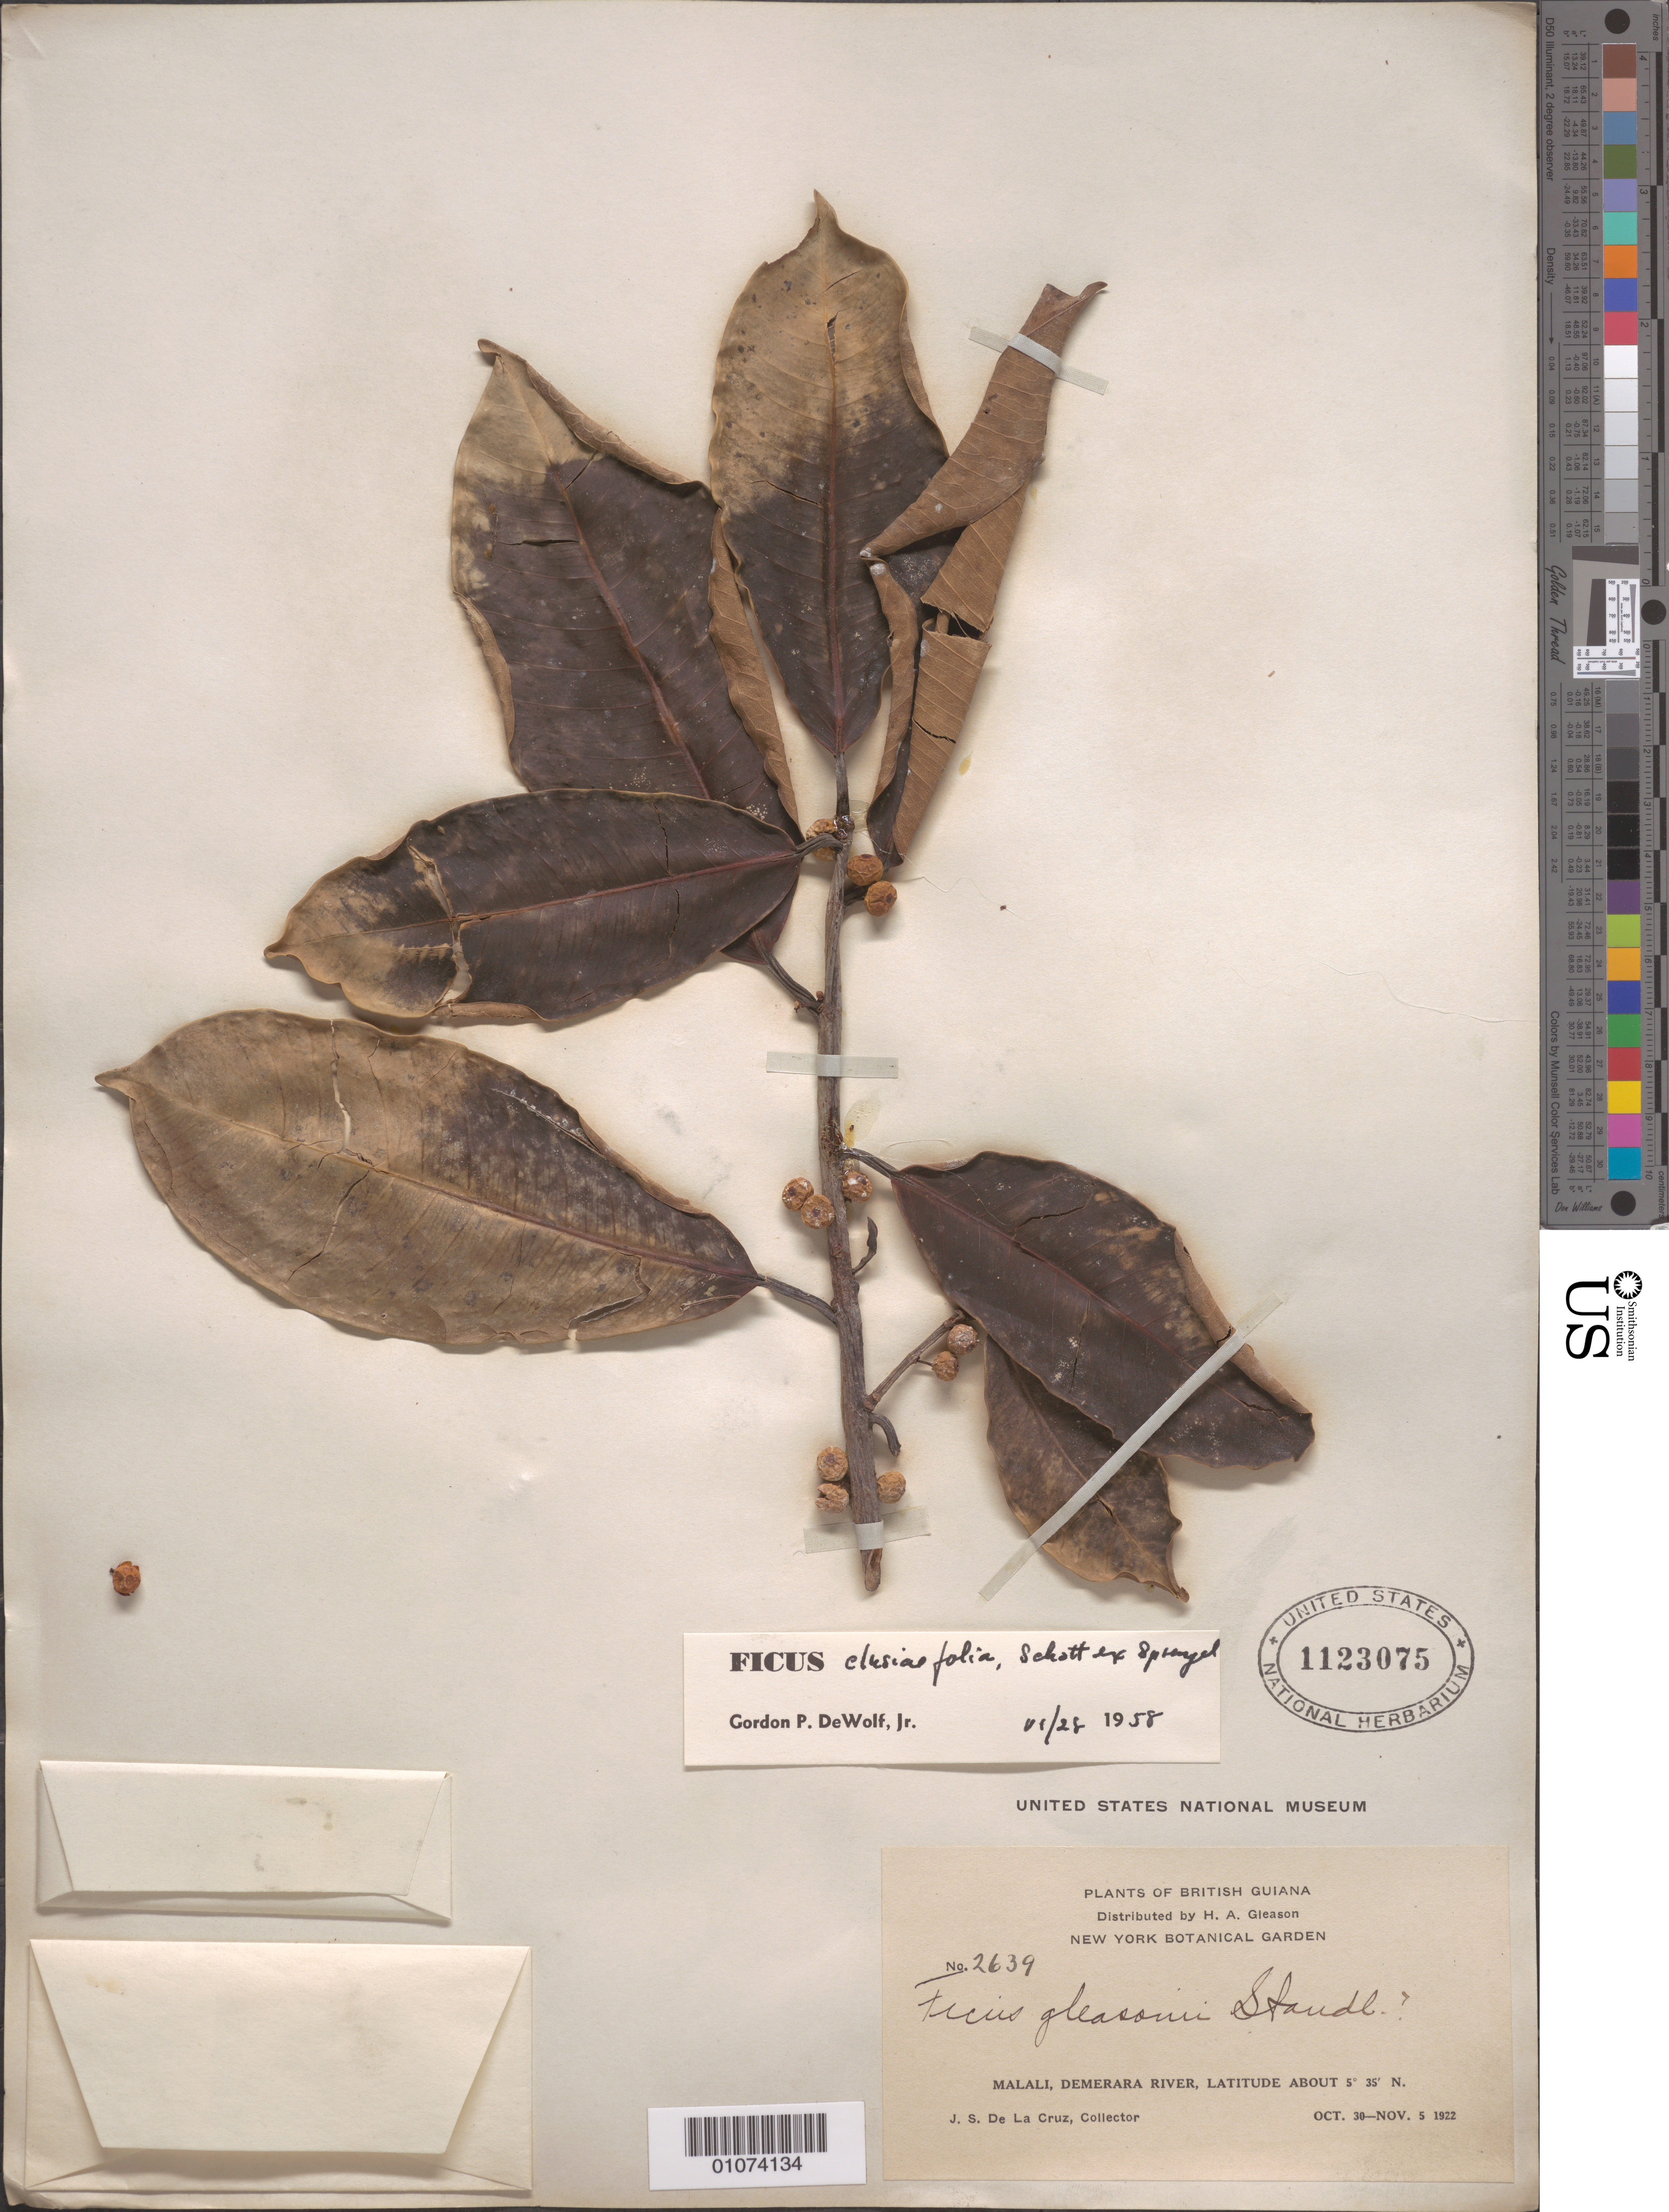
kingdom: Plantae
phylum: Tracheophyta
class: Magnoliopsida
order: Rosales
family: Moraceae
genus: Ficus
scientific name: Ficus clusiifolia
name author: Schott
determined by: DeWolf, Gordon Parker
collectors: J. S. de la Cruz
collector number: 2639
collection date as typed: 30-Oct-22 to 5-Nov-22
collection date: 1922-10-30/1922-11-05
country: Guyana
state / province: U. Demerara-Berbice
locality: Malali, Demerara R.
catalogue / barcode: US 1123075